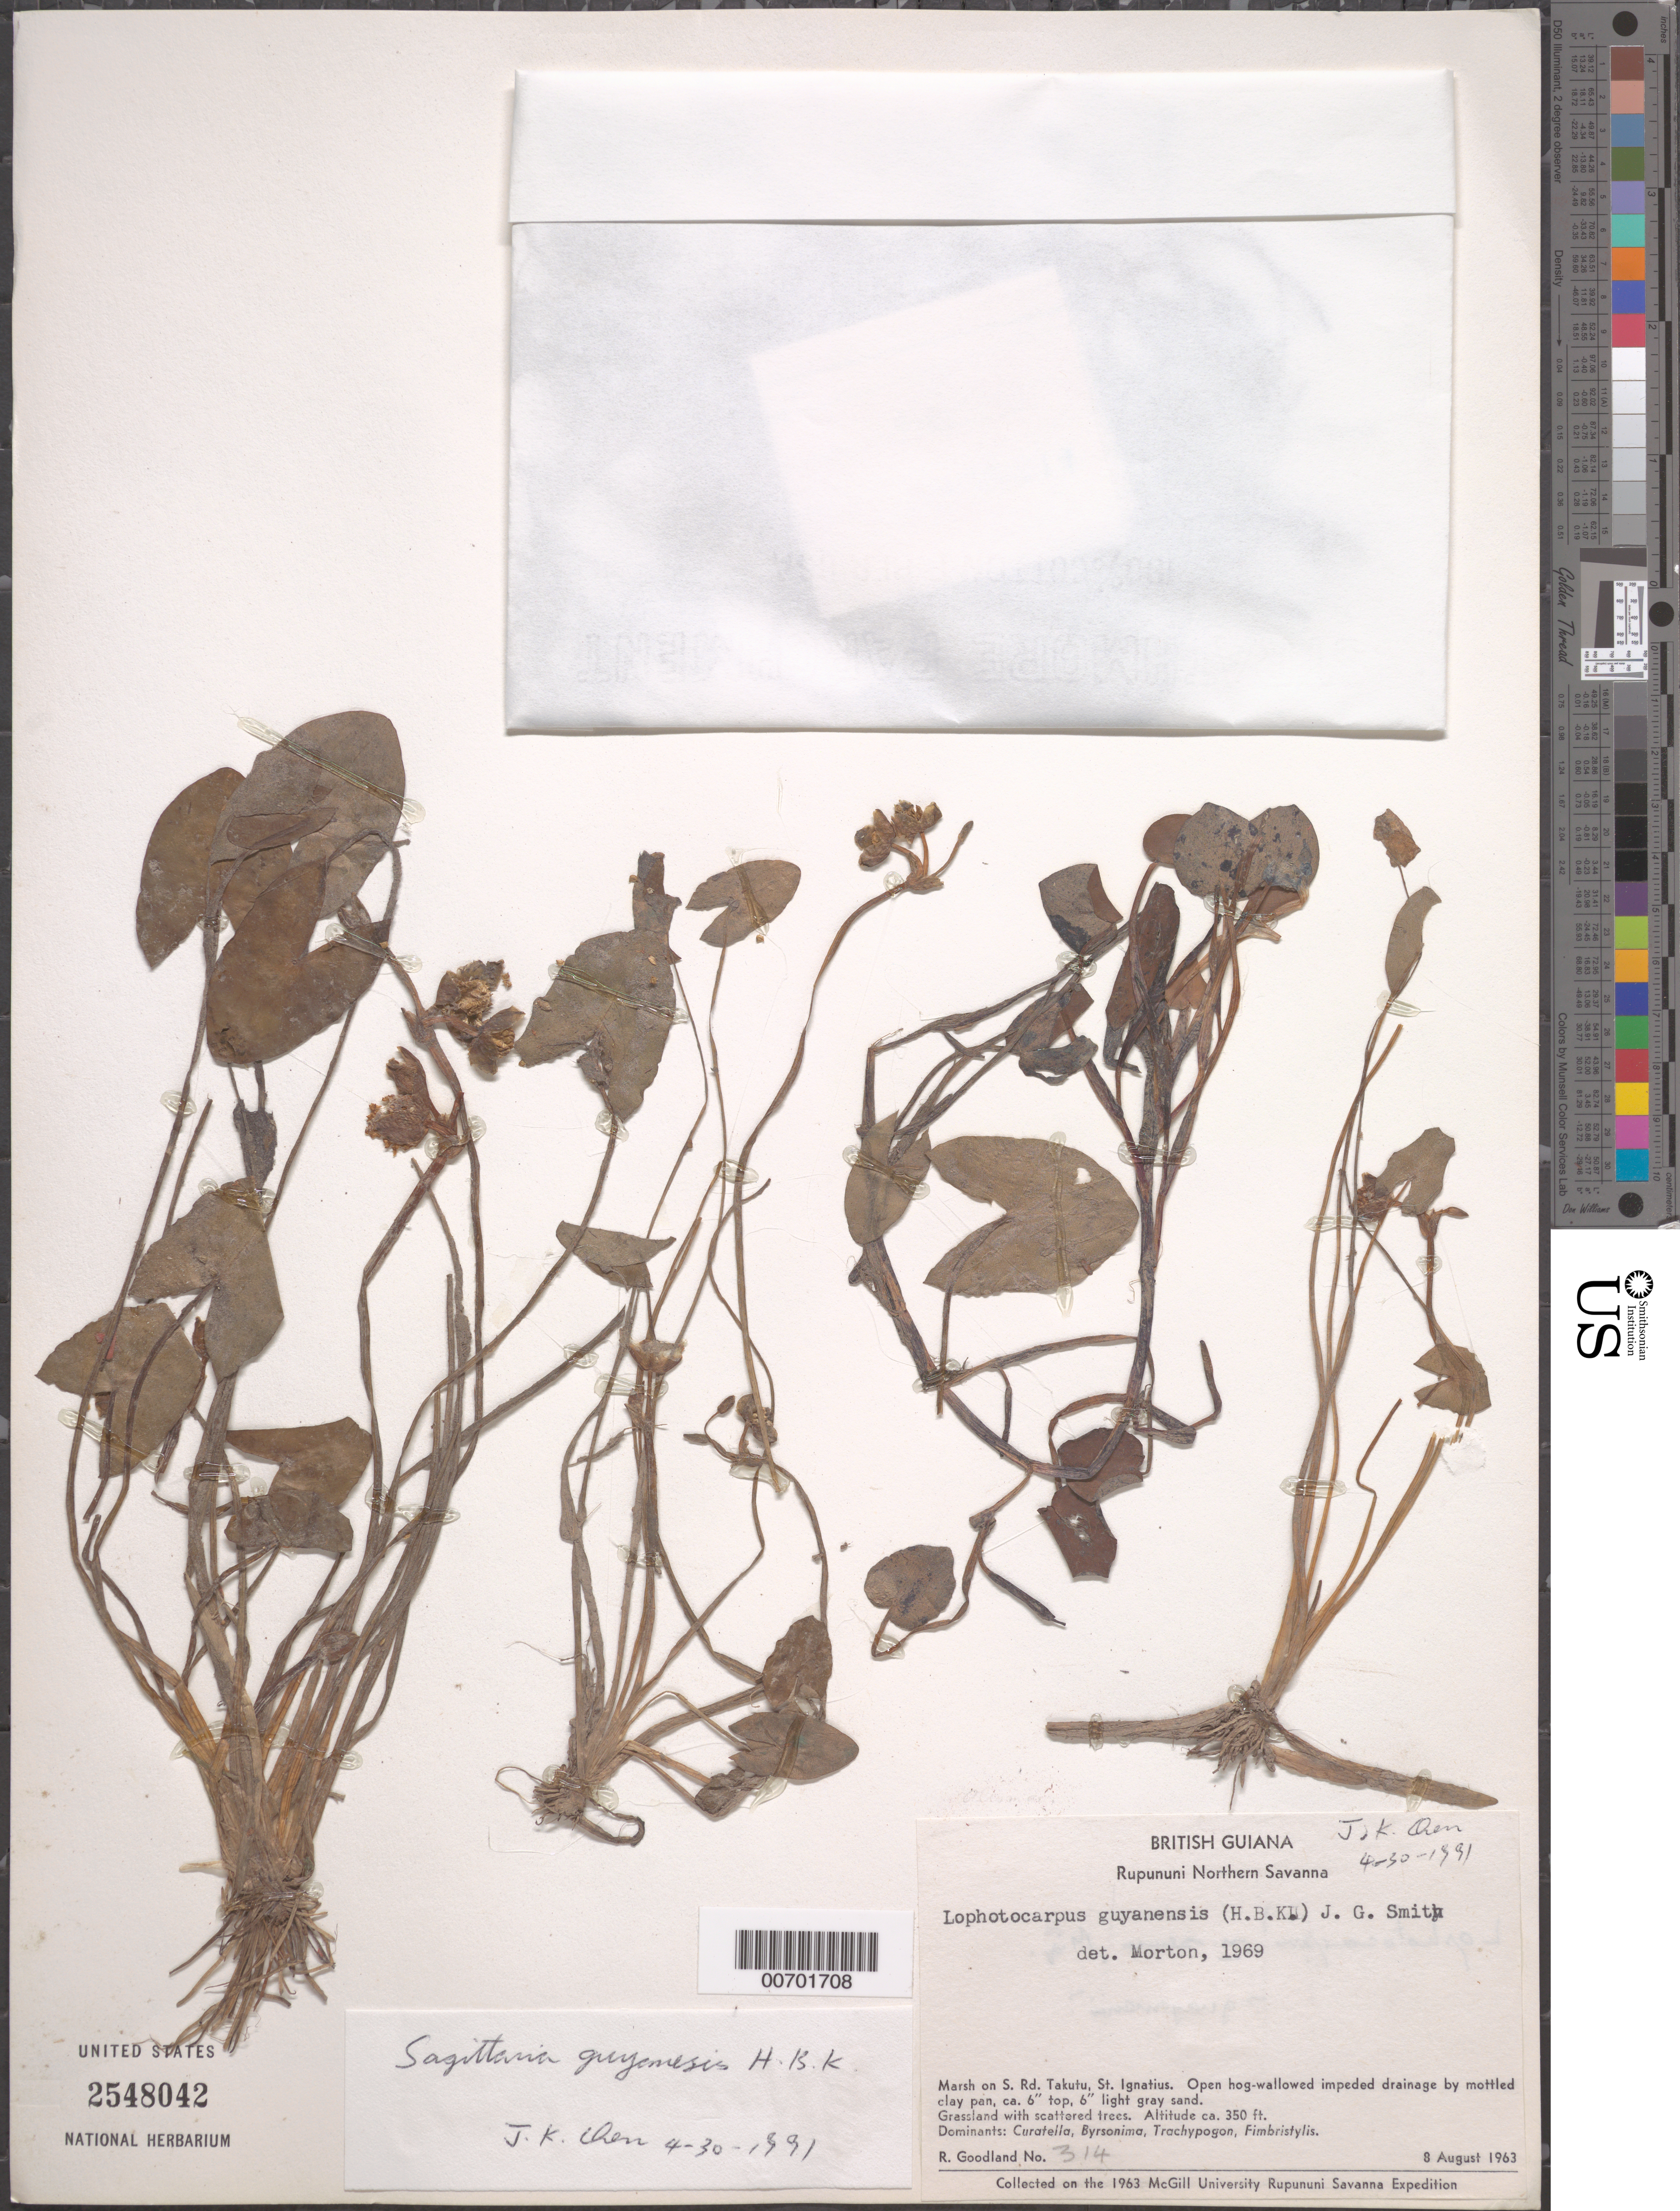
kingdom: Plantae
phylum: Tracheophyta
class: Liliopsida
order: Alismatales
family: Alismataceae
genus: Sagittaria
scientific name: Sagittaria guayanensis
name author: Kunth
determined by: Chen, J. K.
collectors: R. Goodland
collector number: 314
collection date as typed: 8-Aug-63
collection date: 1963-08-08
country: Guyana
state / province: U. Takutu-U. Essequibo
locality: Rupununi Northern Savanna, S road, Takutu - St. Ignatius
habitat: Grassland with scattered trees. Dominants: Curatella, Byrsonima, Trachypogon, Fimbristylis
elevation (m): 107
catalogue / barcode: US 2548042